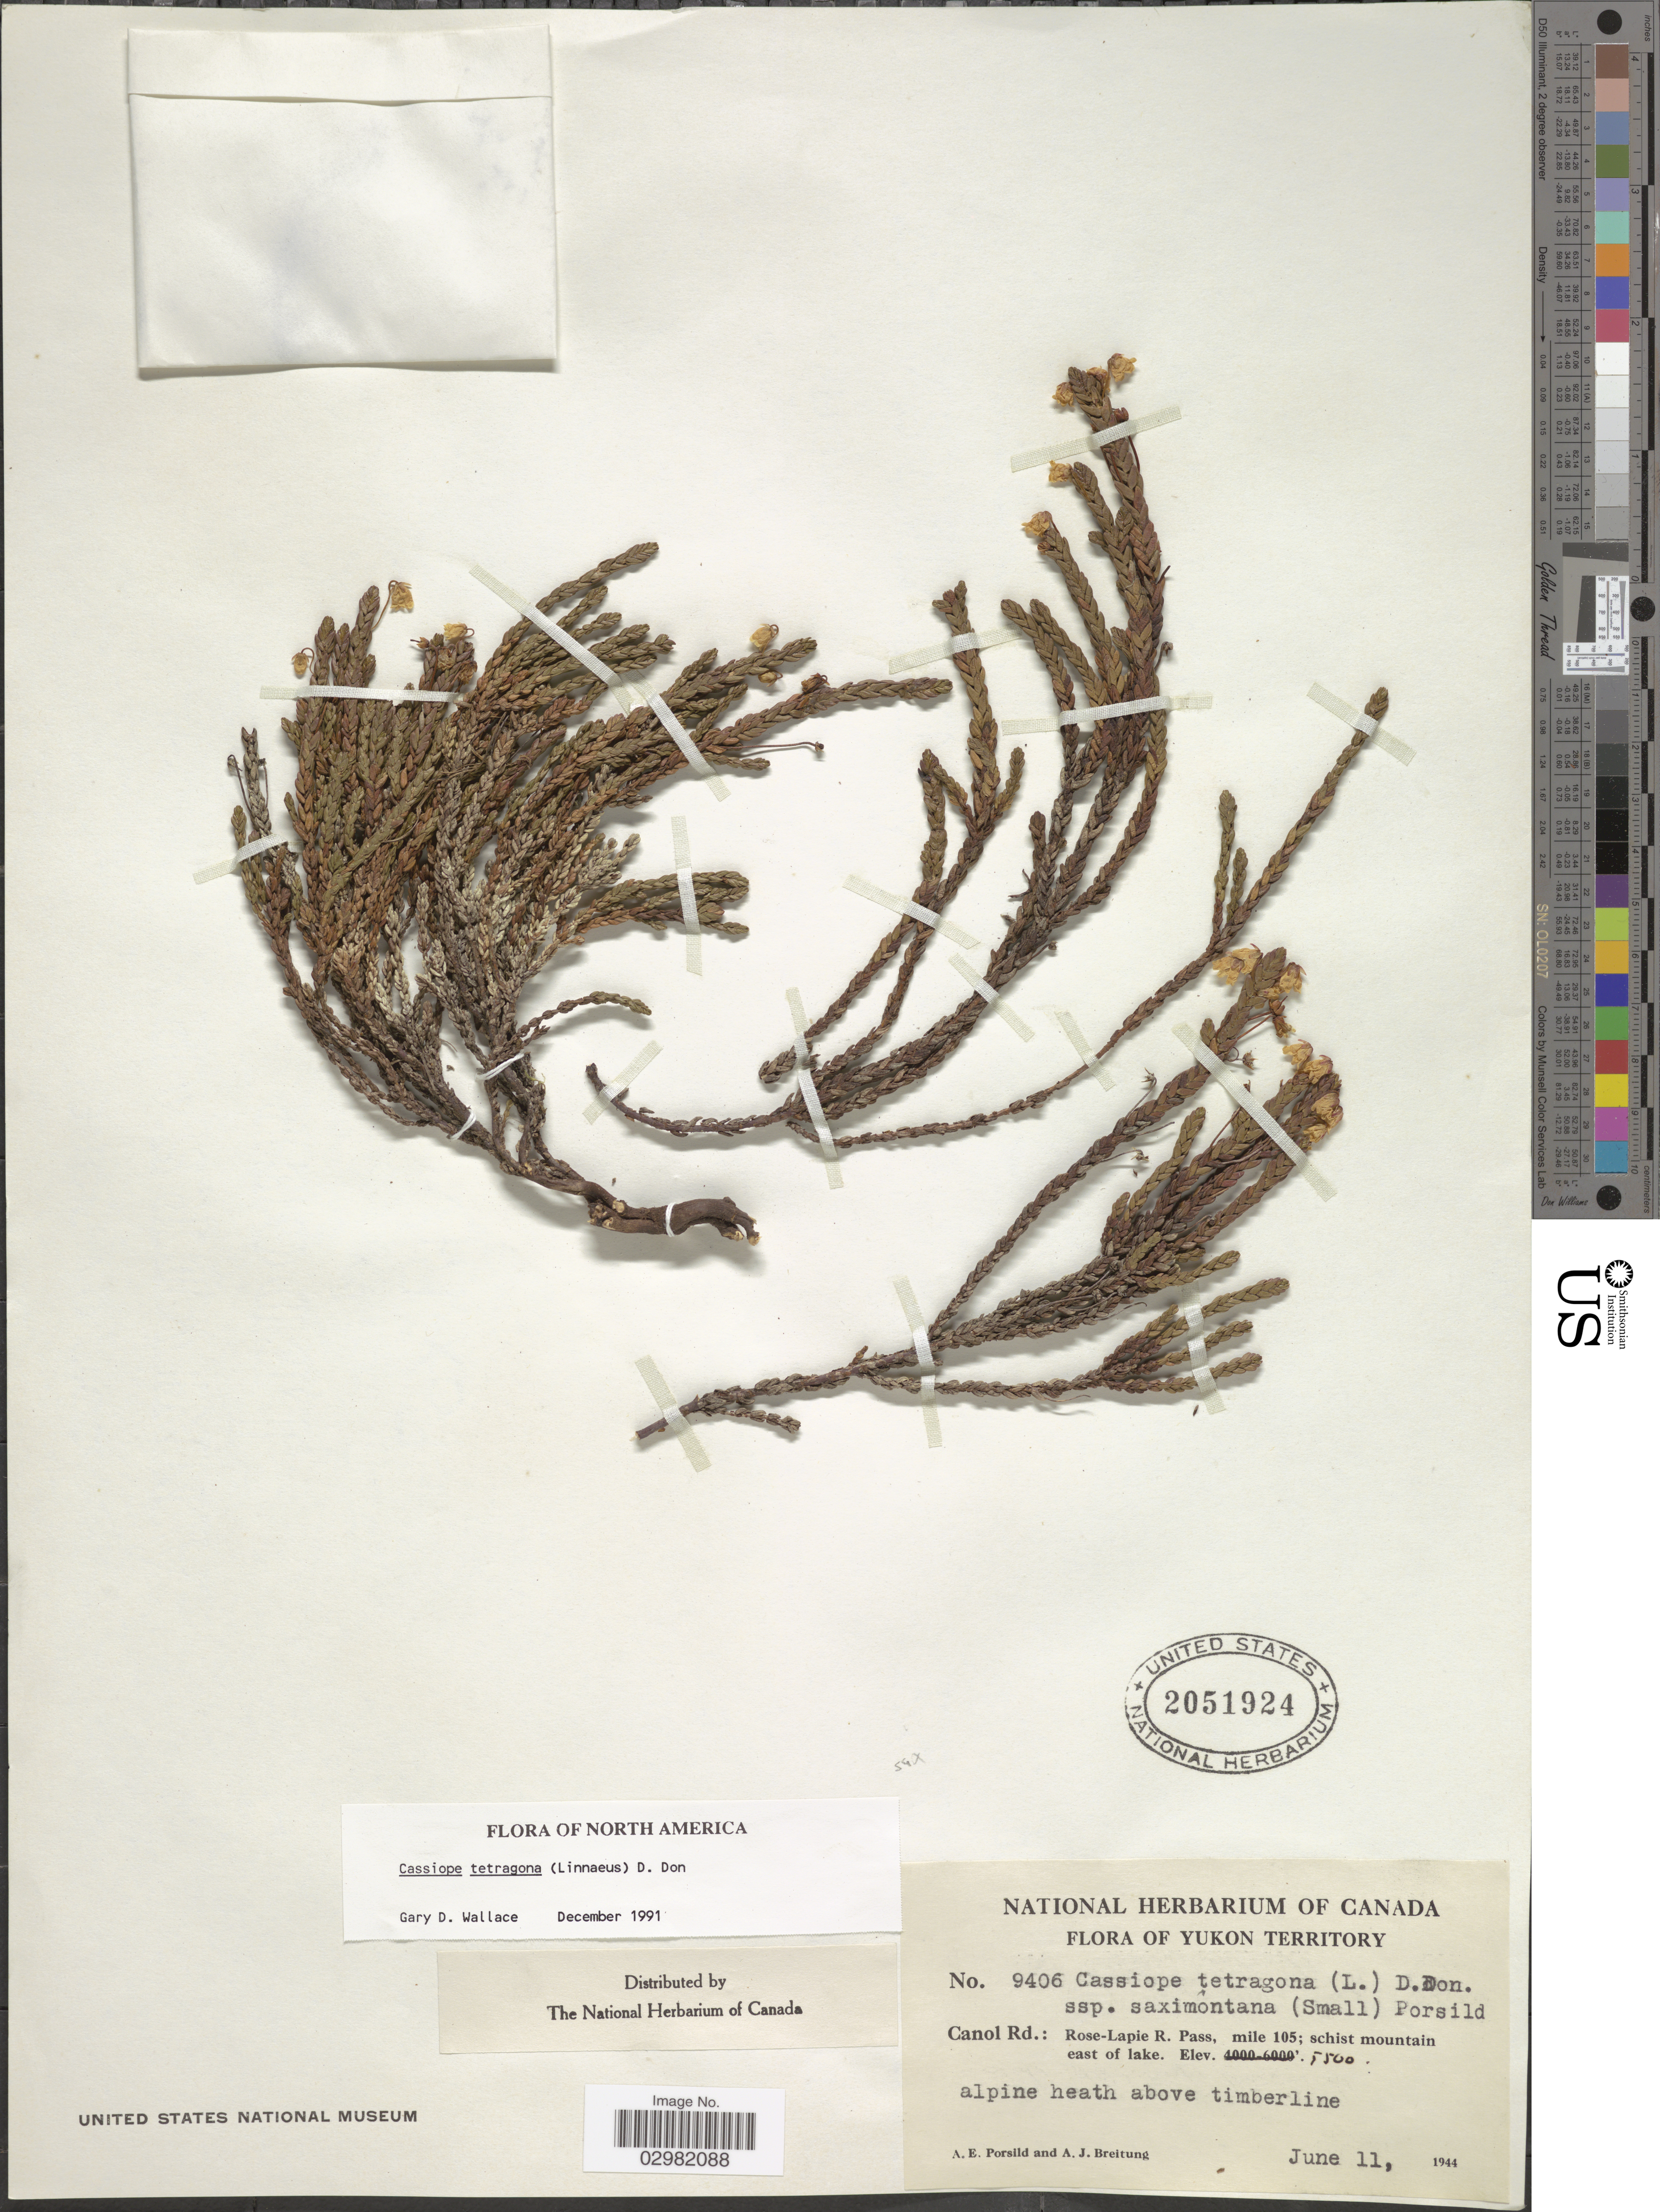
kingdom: Plantae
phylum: Tracheophyta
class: Magnoliopsida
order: Ericales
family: Ericaceae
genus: Cassiope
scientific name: Cassiope tetragona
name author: (L.) D. Don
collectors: A. E. Porsild & A. Breitung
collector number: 9406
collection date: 1944-06-11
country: Canada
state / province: Yukon Territory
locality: Canol Rd.: Rose-Lapie R. Pass, mile 105; schist mountain, east of lake.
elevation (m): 1676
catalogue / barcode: US 2051924